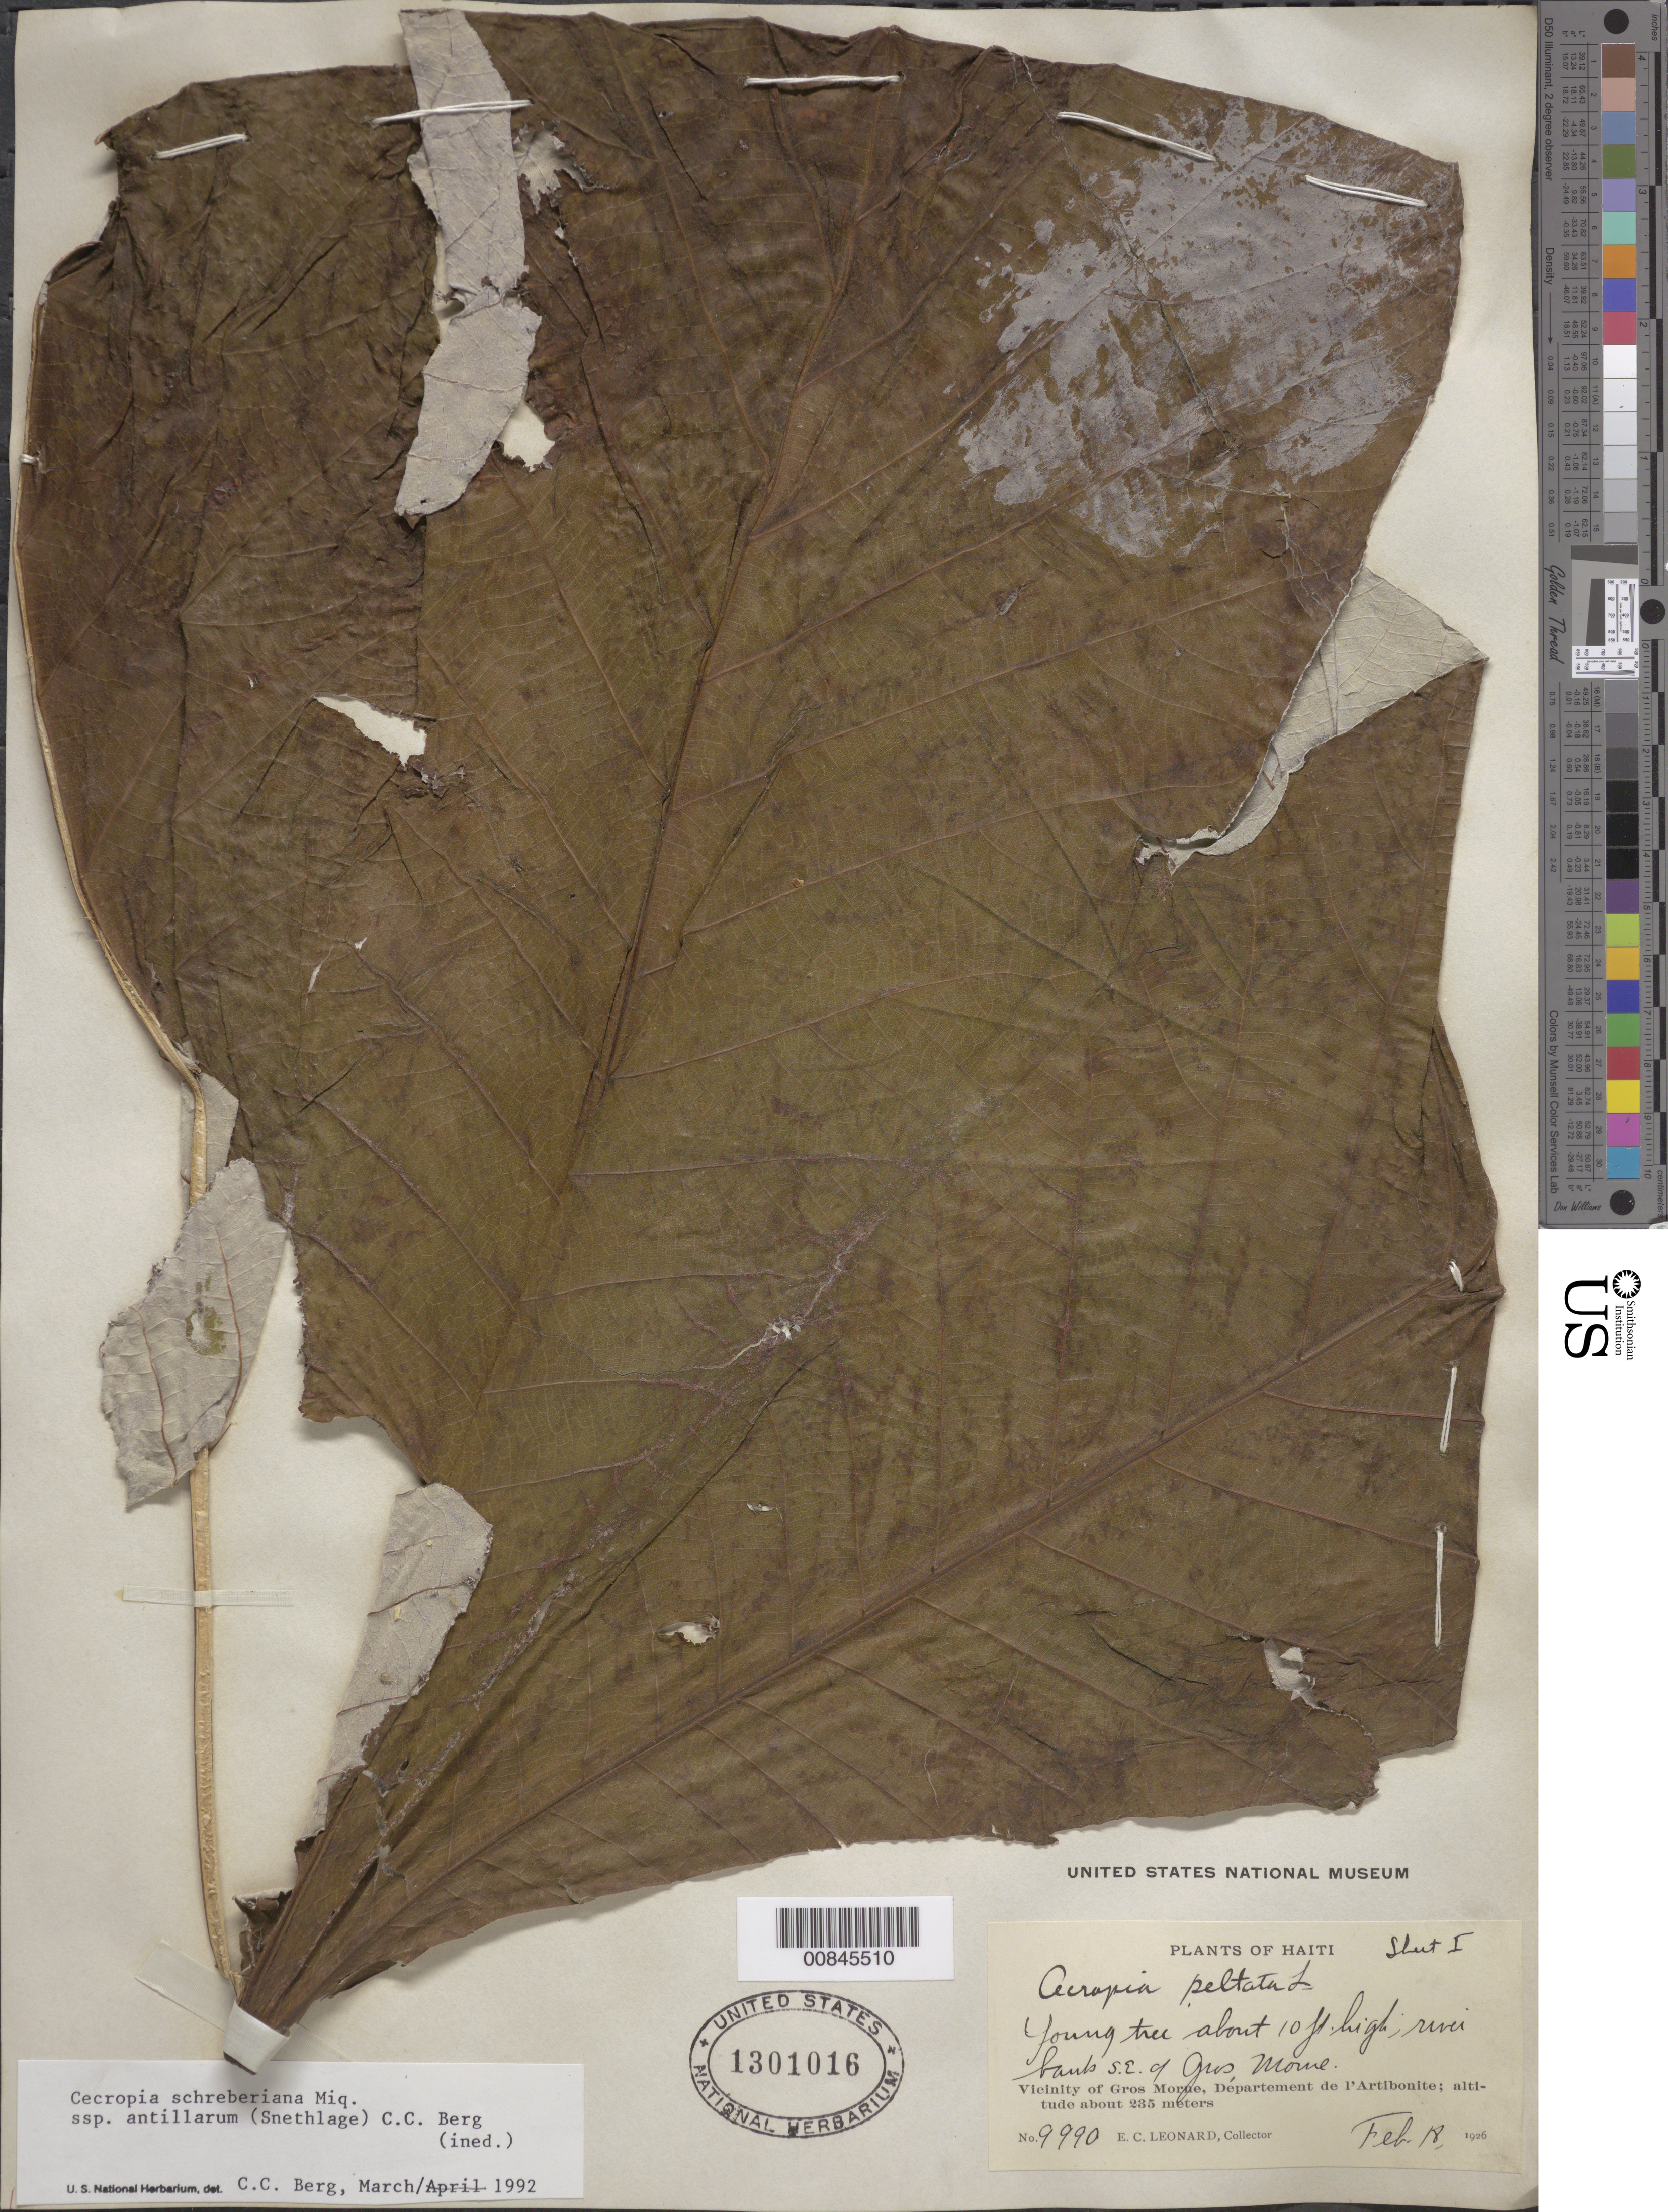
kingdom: Plantae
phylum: Tracheophyta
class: Magnoliopsida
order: Rosales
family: Urticaceae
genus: Cecropia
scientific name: Cecropia schreberiana subsp. antillarum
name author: (Snethl.) C.C. Berg & P. Franco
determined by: Berg, C. C.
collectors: E. C. Leonard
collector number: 9990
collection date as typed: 18 Feb 1926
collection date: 1926-02-18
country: Haiti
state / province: Artibonite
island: Hispaniola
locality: River bank S.E. of Gros Morne.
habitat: River bank.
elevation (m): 235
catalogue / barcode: US 1301016